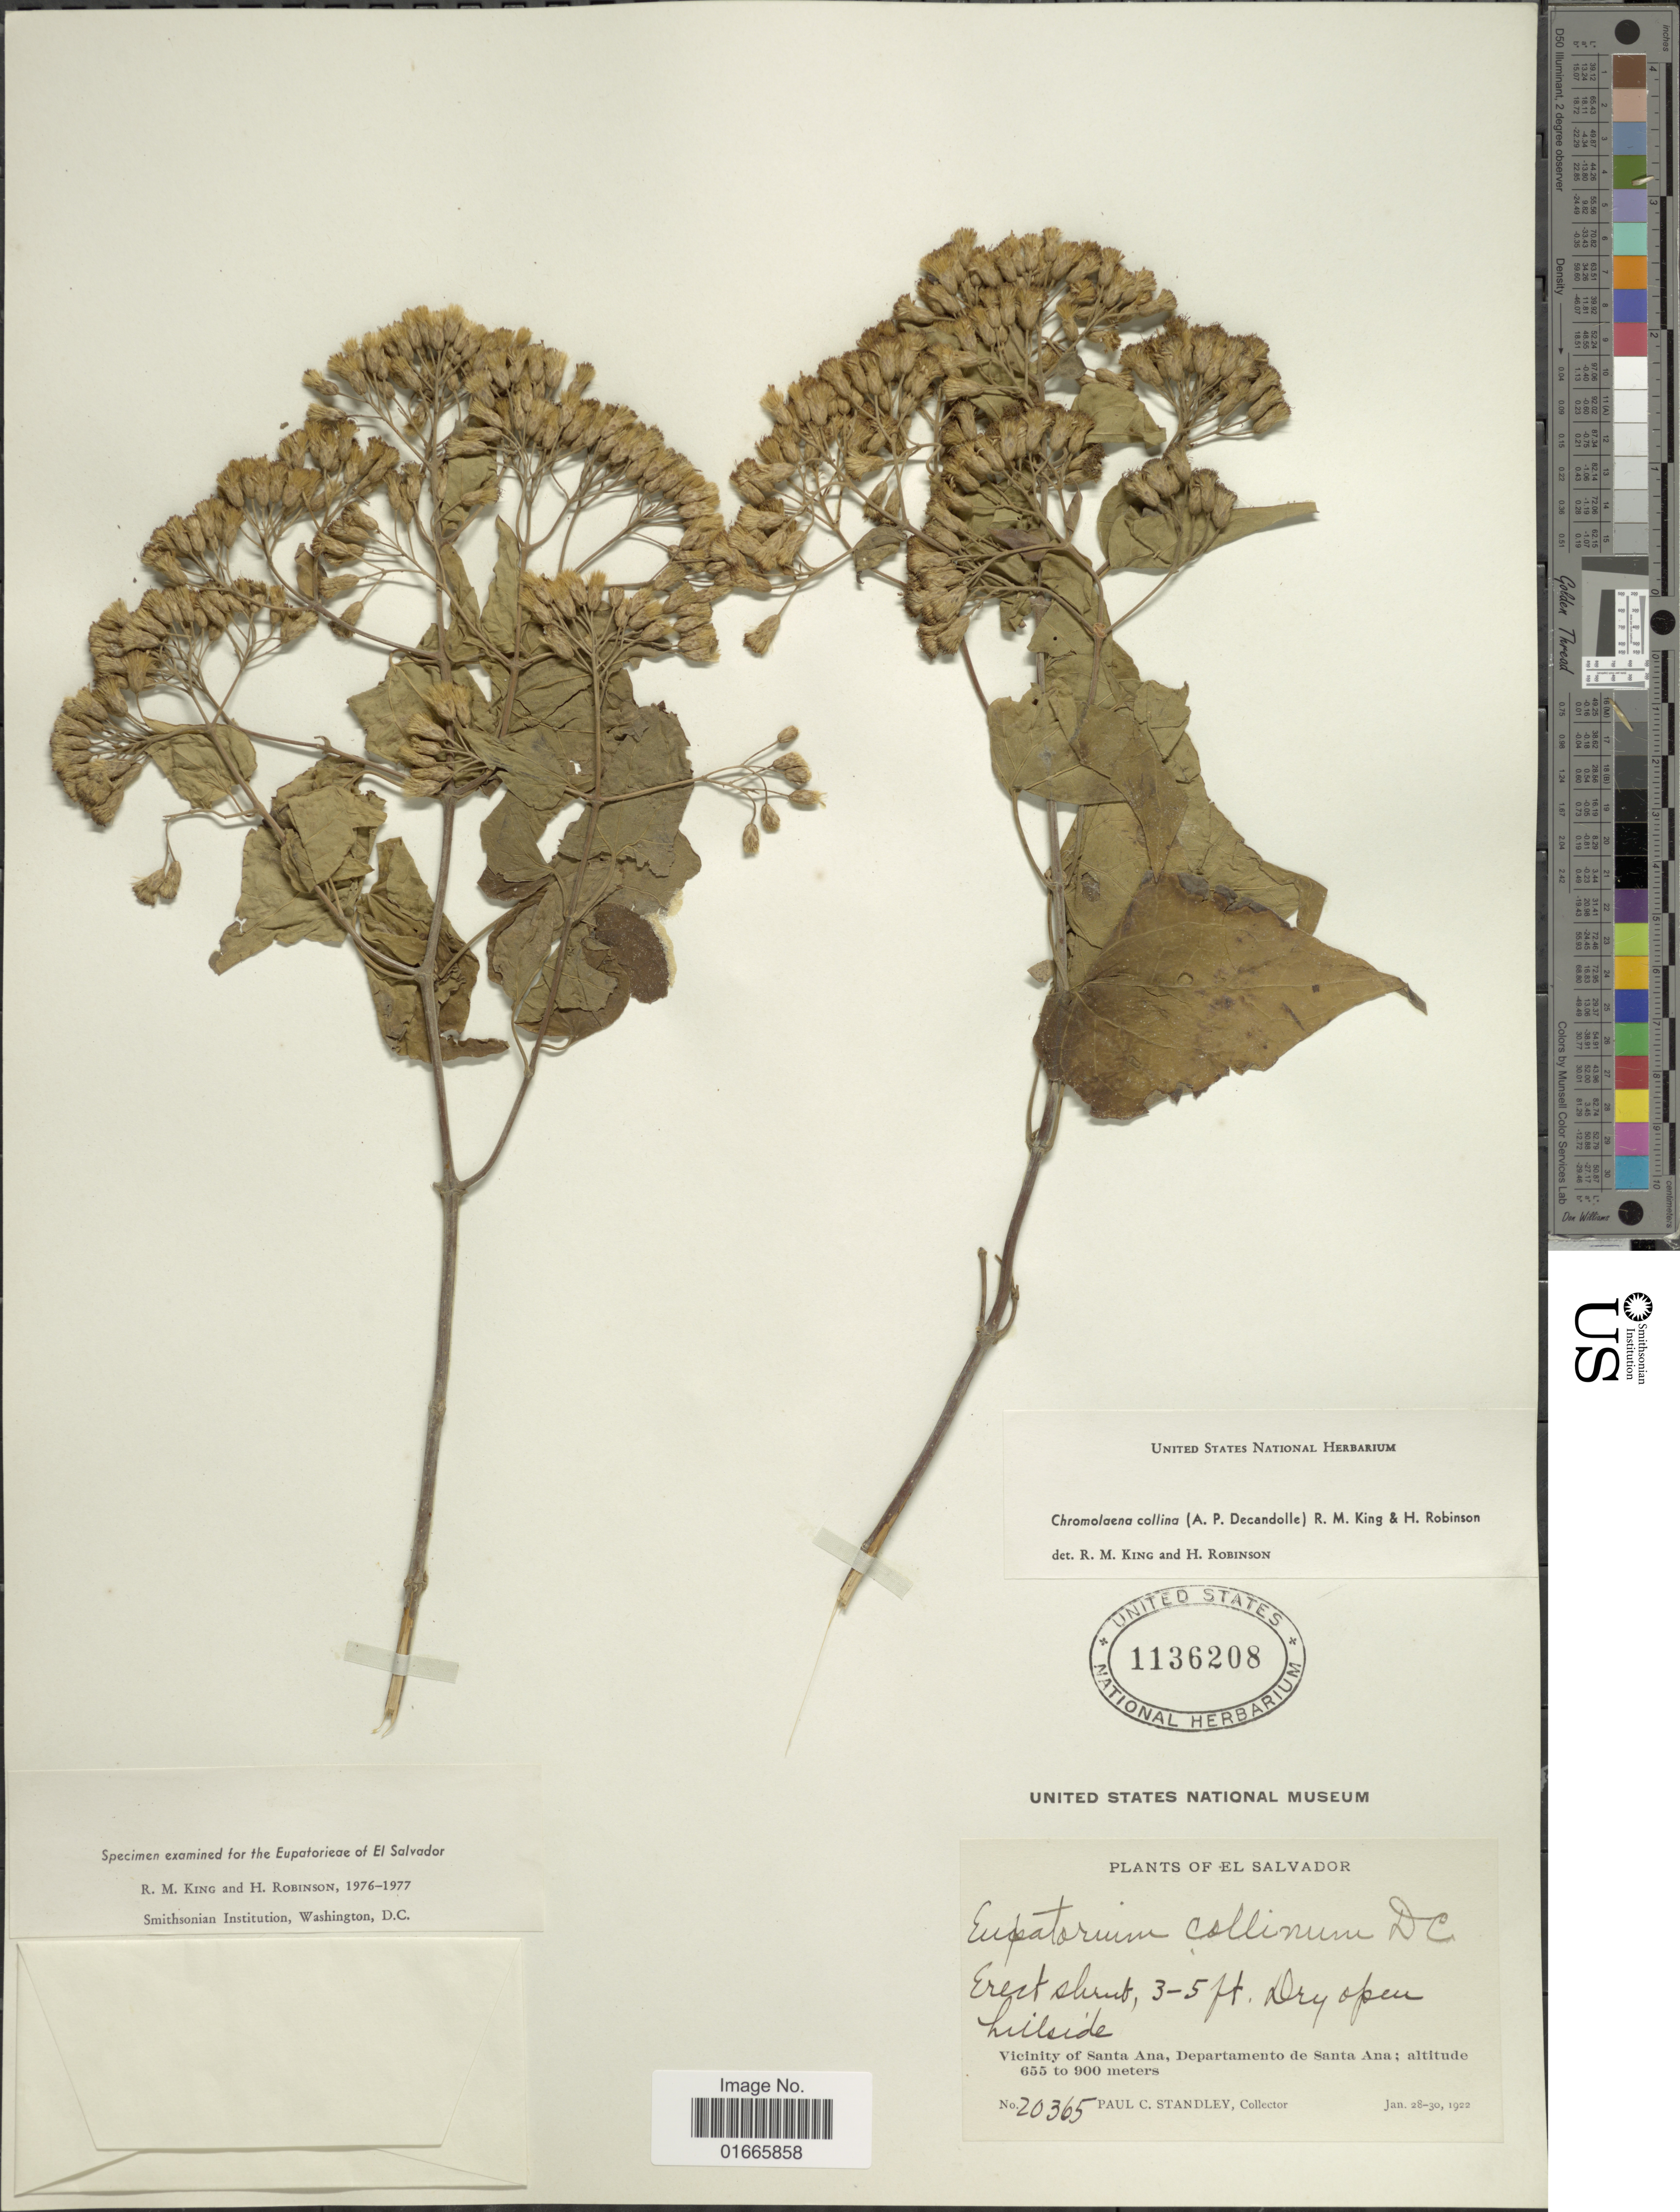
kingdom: Plantae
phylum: Tracheophyta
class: Magnoliopsida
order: Asterales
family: Asteraceae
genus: Chromolaena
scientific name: Chromolaena collina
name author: (DC.) R.M. King & H. Rob.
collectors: P. C. Standley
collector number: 20365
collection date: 1922-01-28/1922-01-30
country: El Salvador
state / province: Santa Ana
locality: Vicinity of Santa Ana, Departamento de Santa Ana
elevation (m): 655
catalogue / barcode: US 1136208